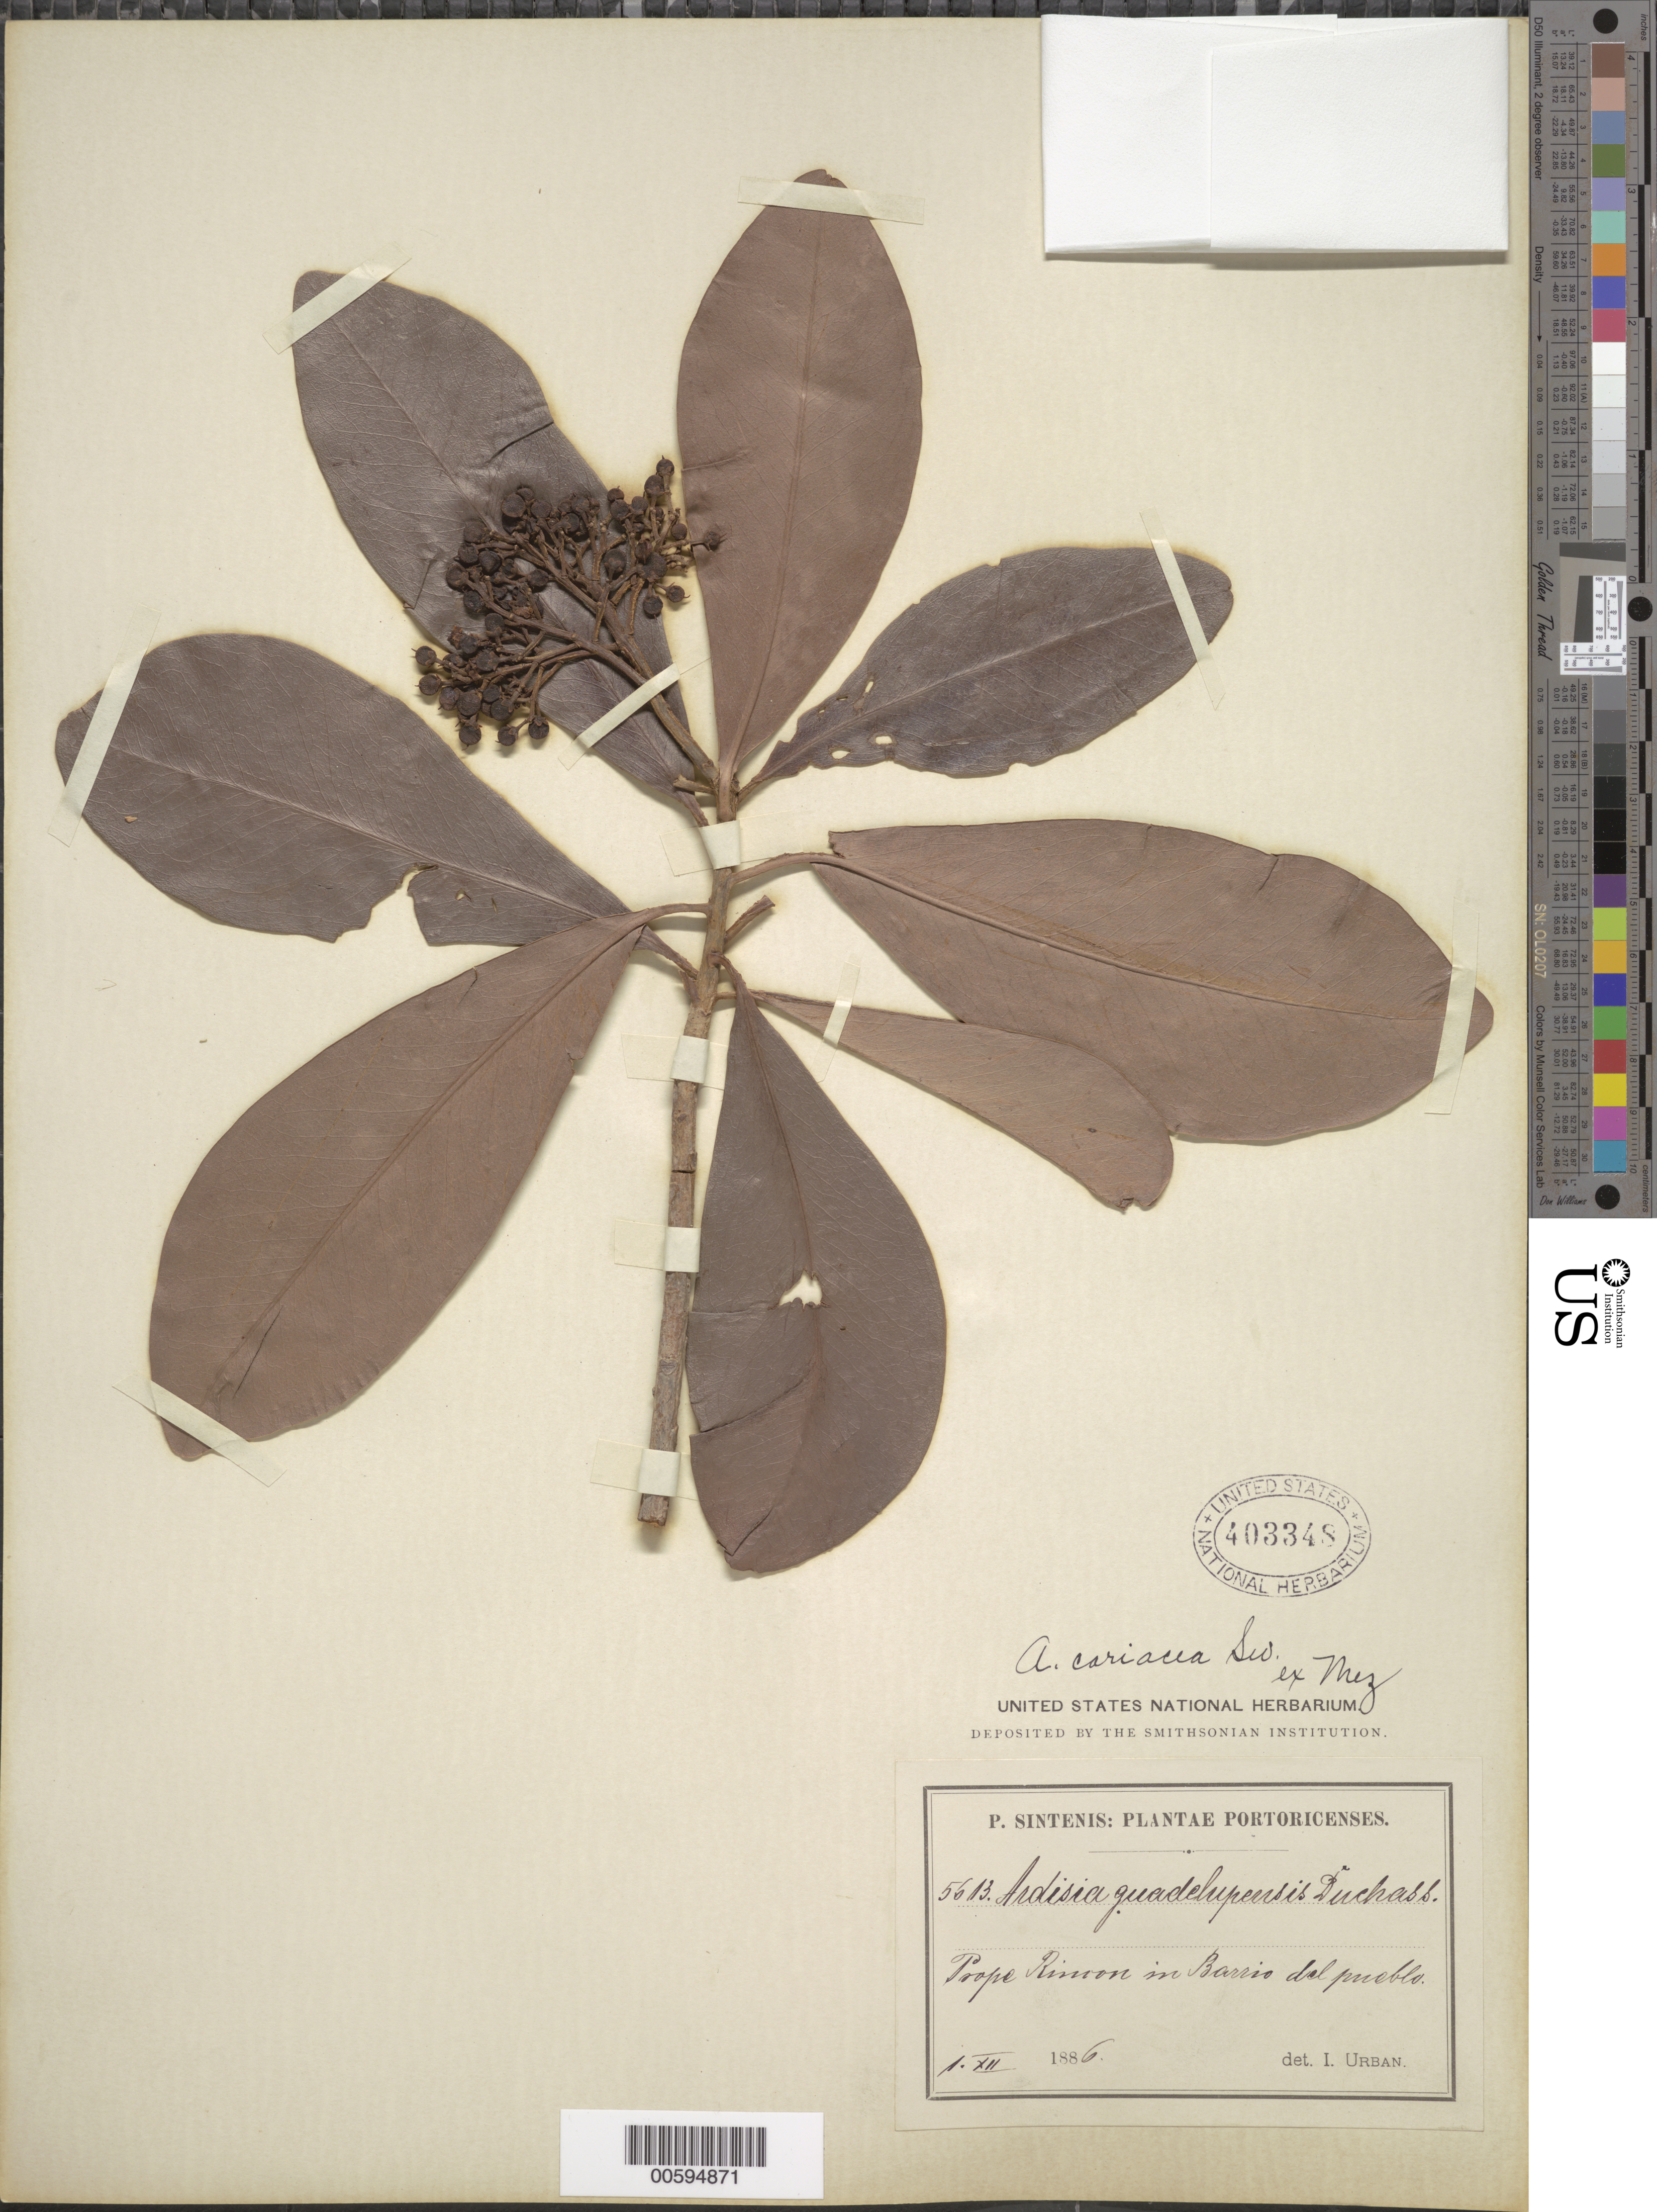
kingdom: Plantae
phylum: Tracheophyta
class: Magnoliopsida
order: Ericales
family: Primulaceae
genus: Ardisia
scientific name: Ardisia guadalupensis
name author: Duchass. ex Griseb.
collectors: P. Sintenis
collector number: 5613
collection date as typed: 01 Dec 1886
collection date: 1886-12-01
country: Puerto Rico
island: Greater Antilles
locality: Prope Rincon, in Barrio del pueblo.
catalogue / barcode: US 403348